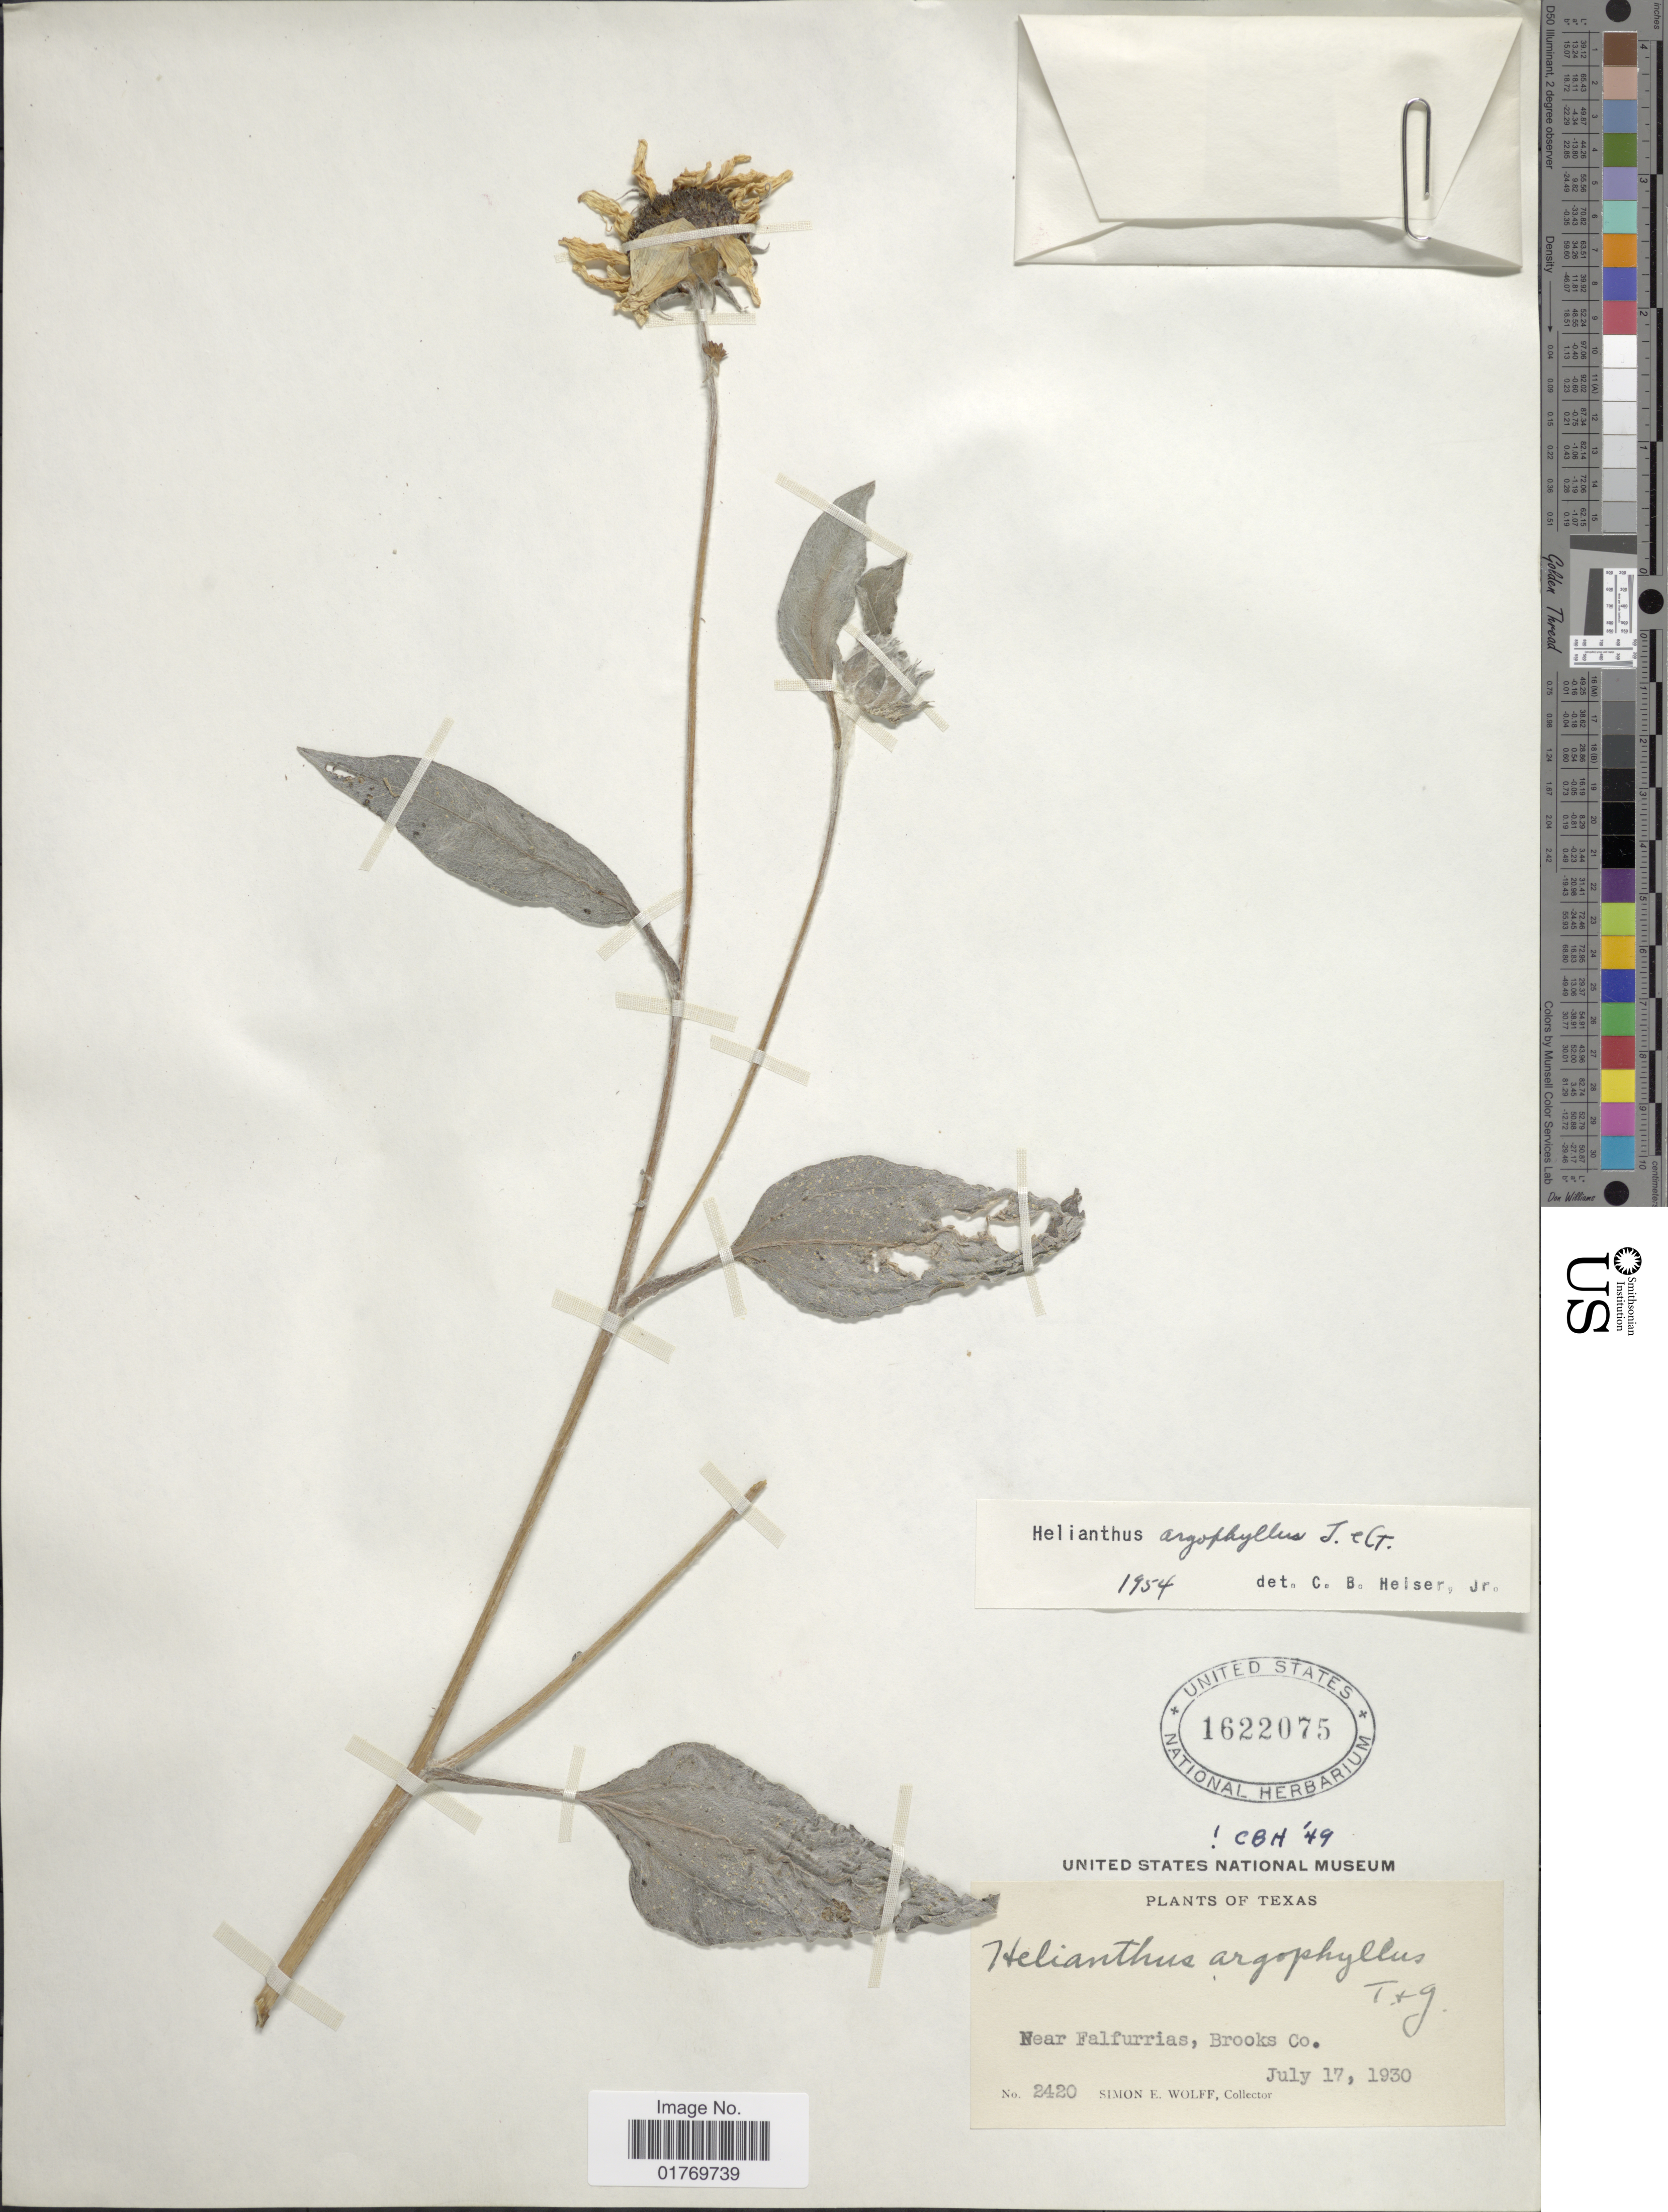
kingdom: Plantae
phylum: Tracheophyta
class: Magnoliopsida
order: Asterales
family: Asteraceae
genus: Helianthus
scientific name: Helianthus argophyllus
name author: Torr. & A. Gray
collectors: S. E. Wolff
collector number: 2420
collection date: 1930-07-17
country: United States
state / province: Texas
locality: Near Falfurrias, Brooks Co.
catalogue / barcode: US 1622075